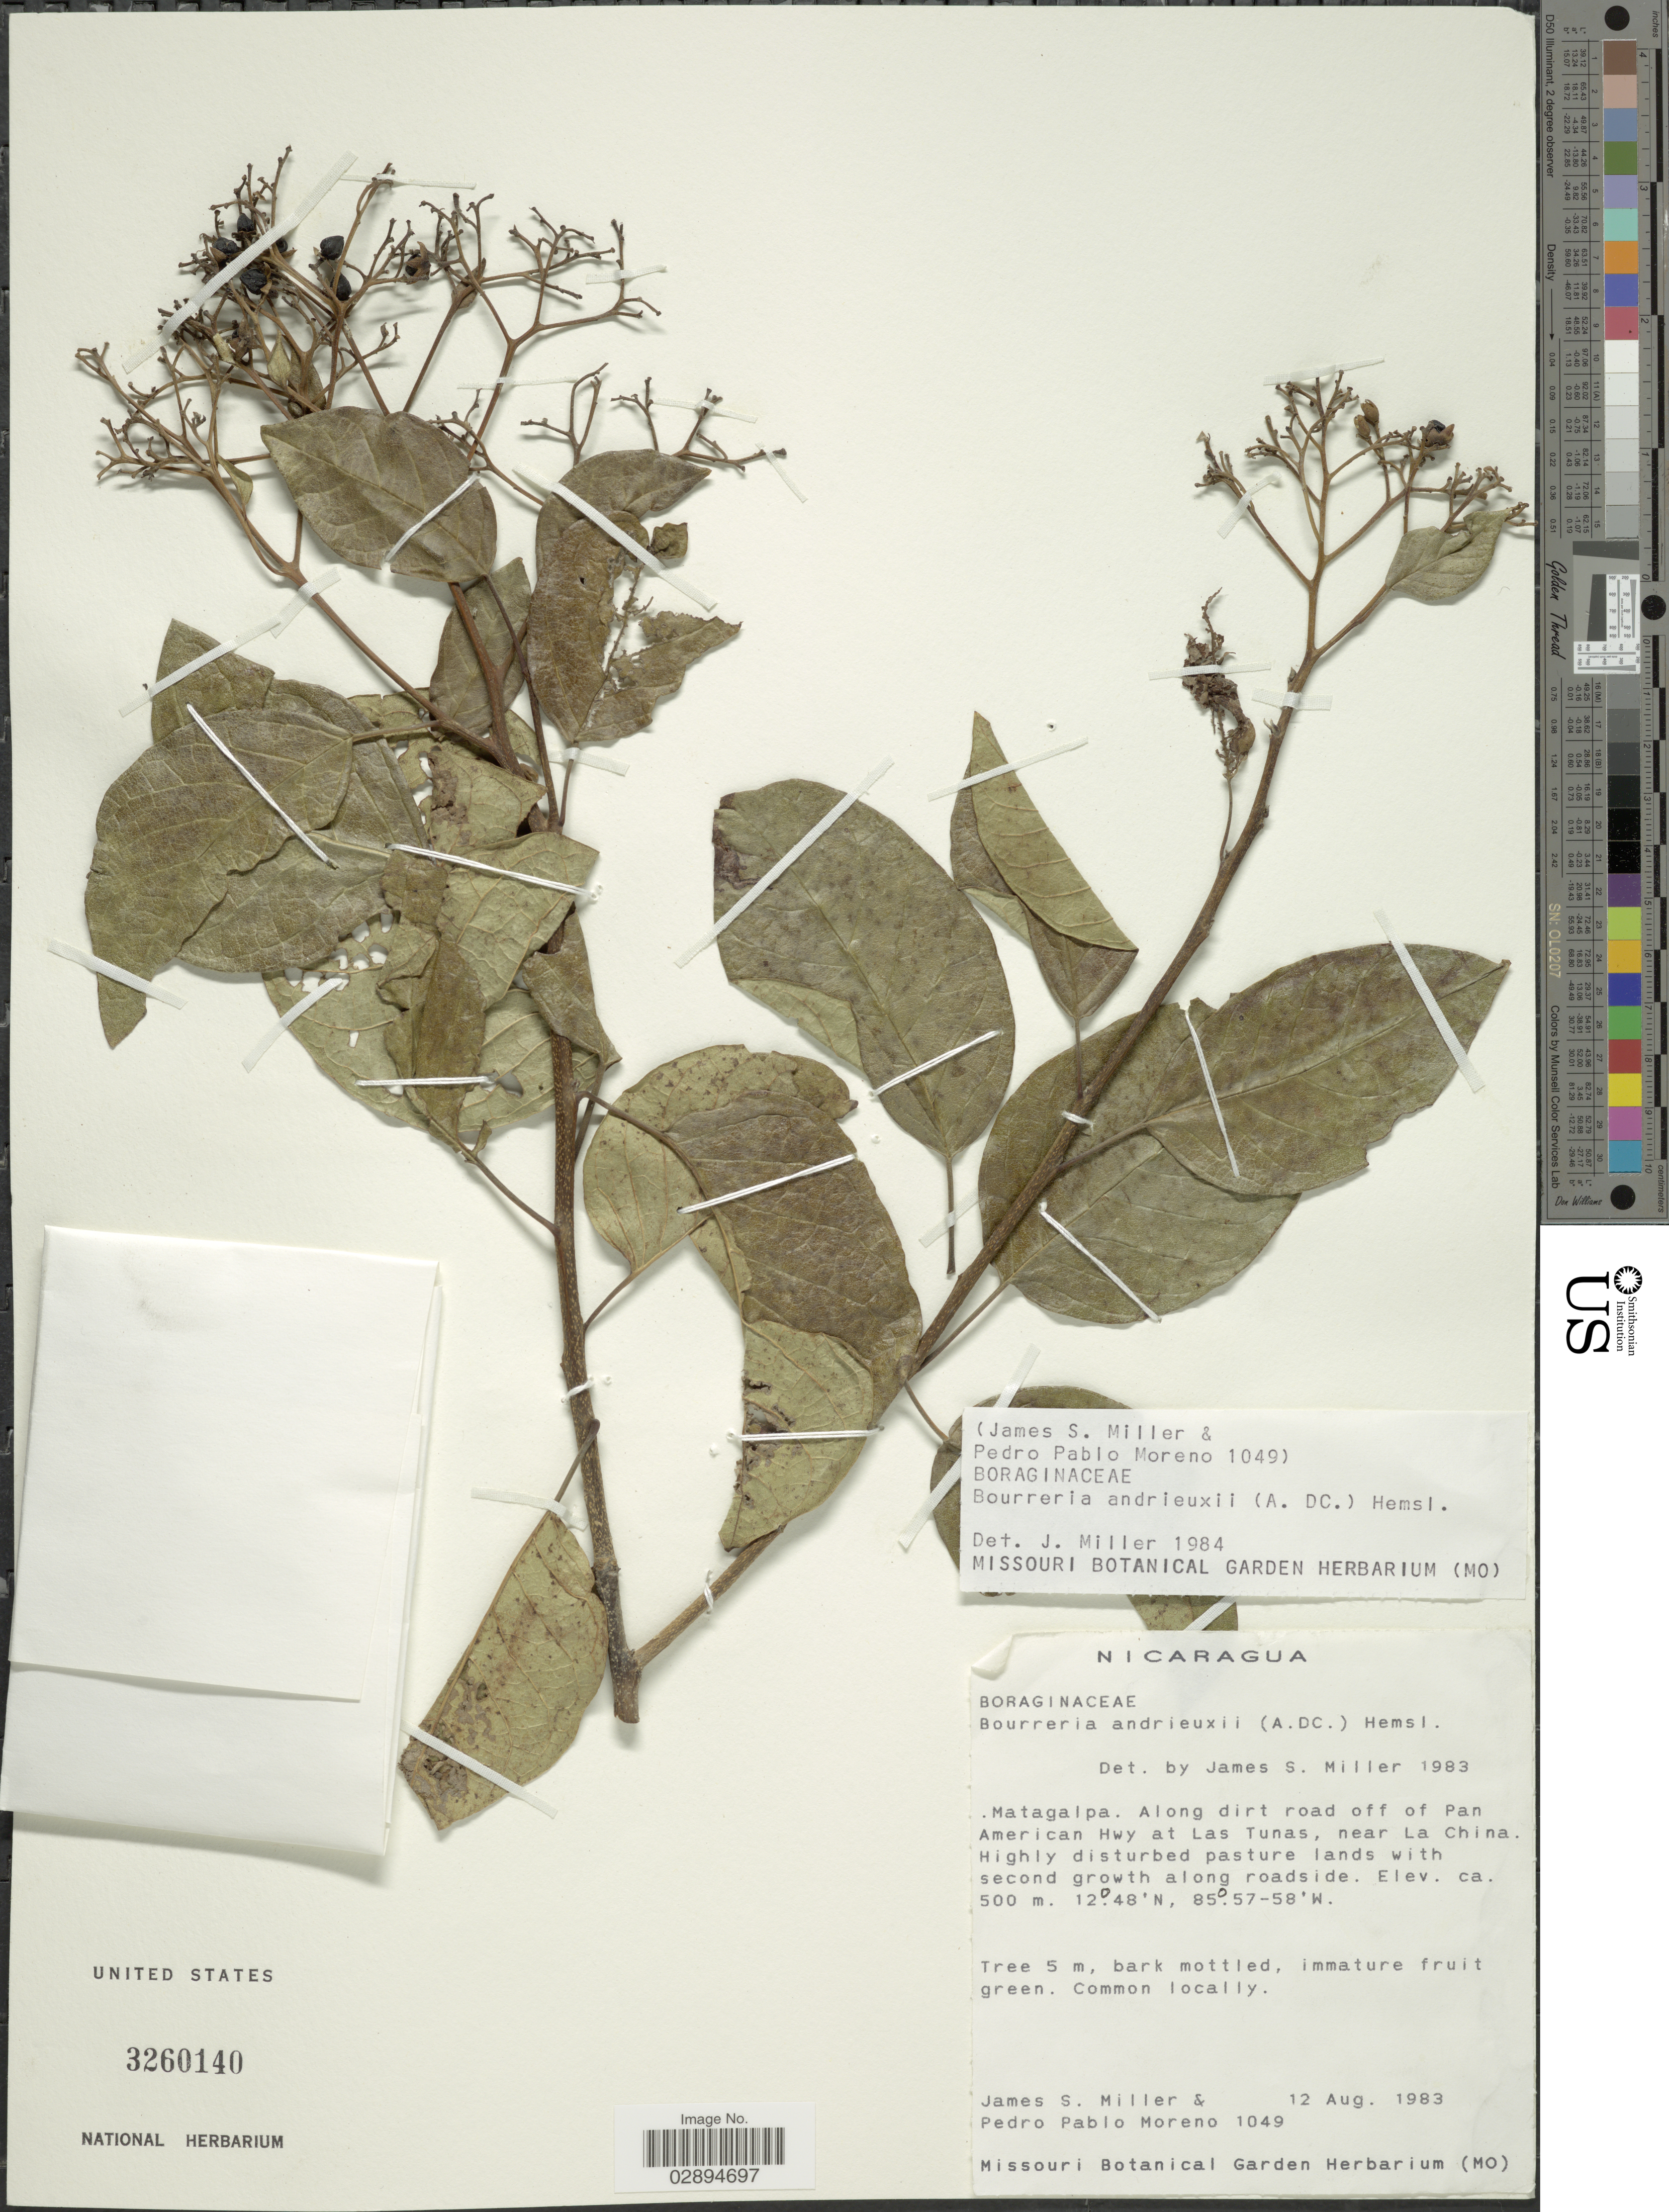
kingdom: Plantae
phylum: Tracheophyta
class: Magnoliopsida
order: Boraginales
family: Ehretiaceae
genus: Bourreria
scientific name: Bourreria andrieuxii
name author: Hemsl.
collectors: J. S. Miller & P. Moreno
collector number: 1049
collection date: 1983-08-12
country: Nicaragua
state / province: Matagalpa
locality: Along dirt road off of Pan American Hwy at Las Tunas, near La China.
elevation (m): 500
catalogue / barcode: US 3260140